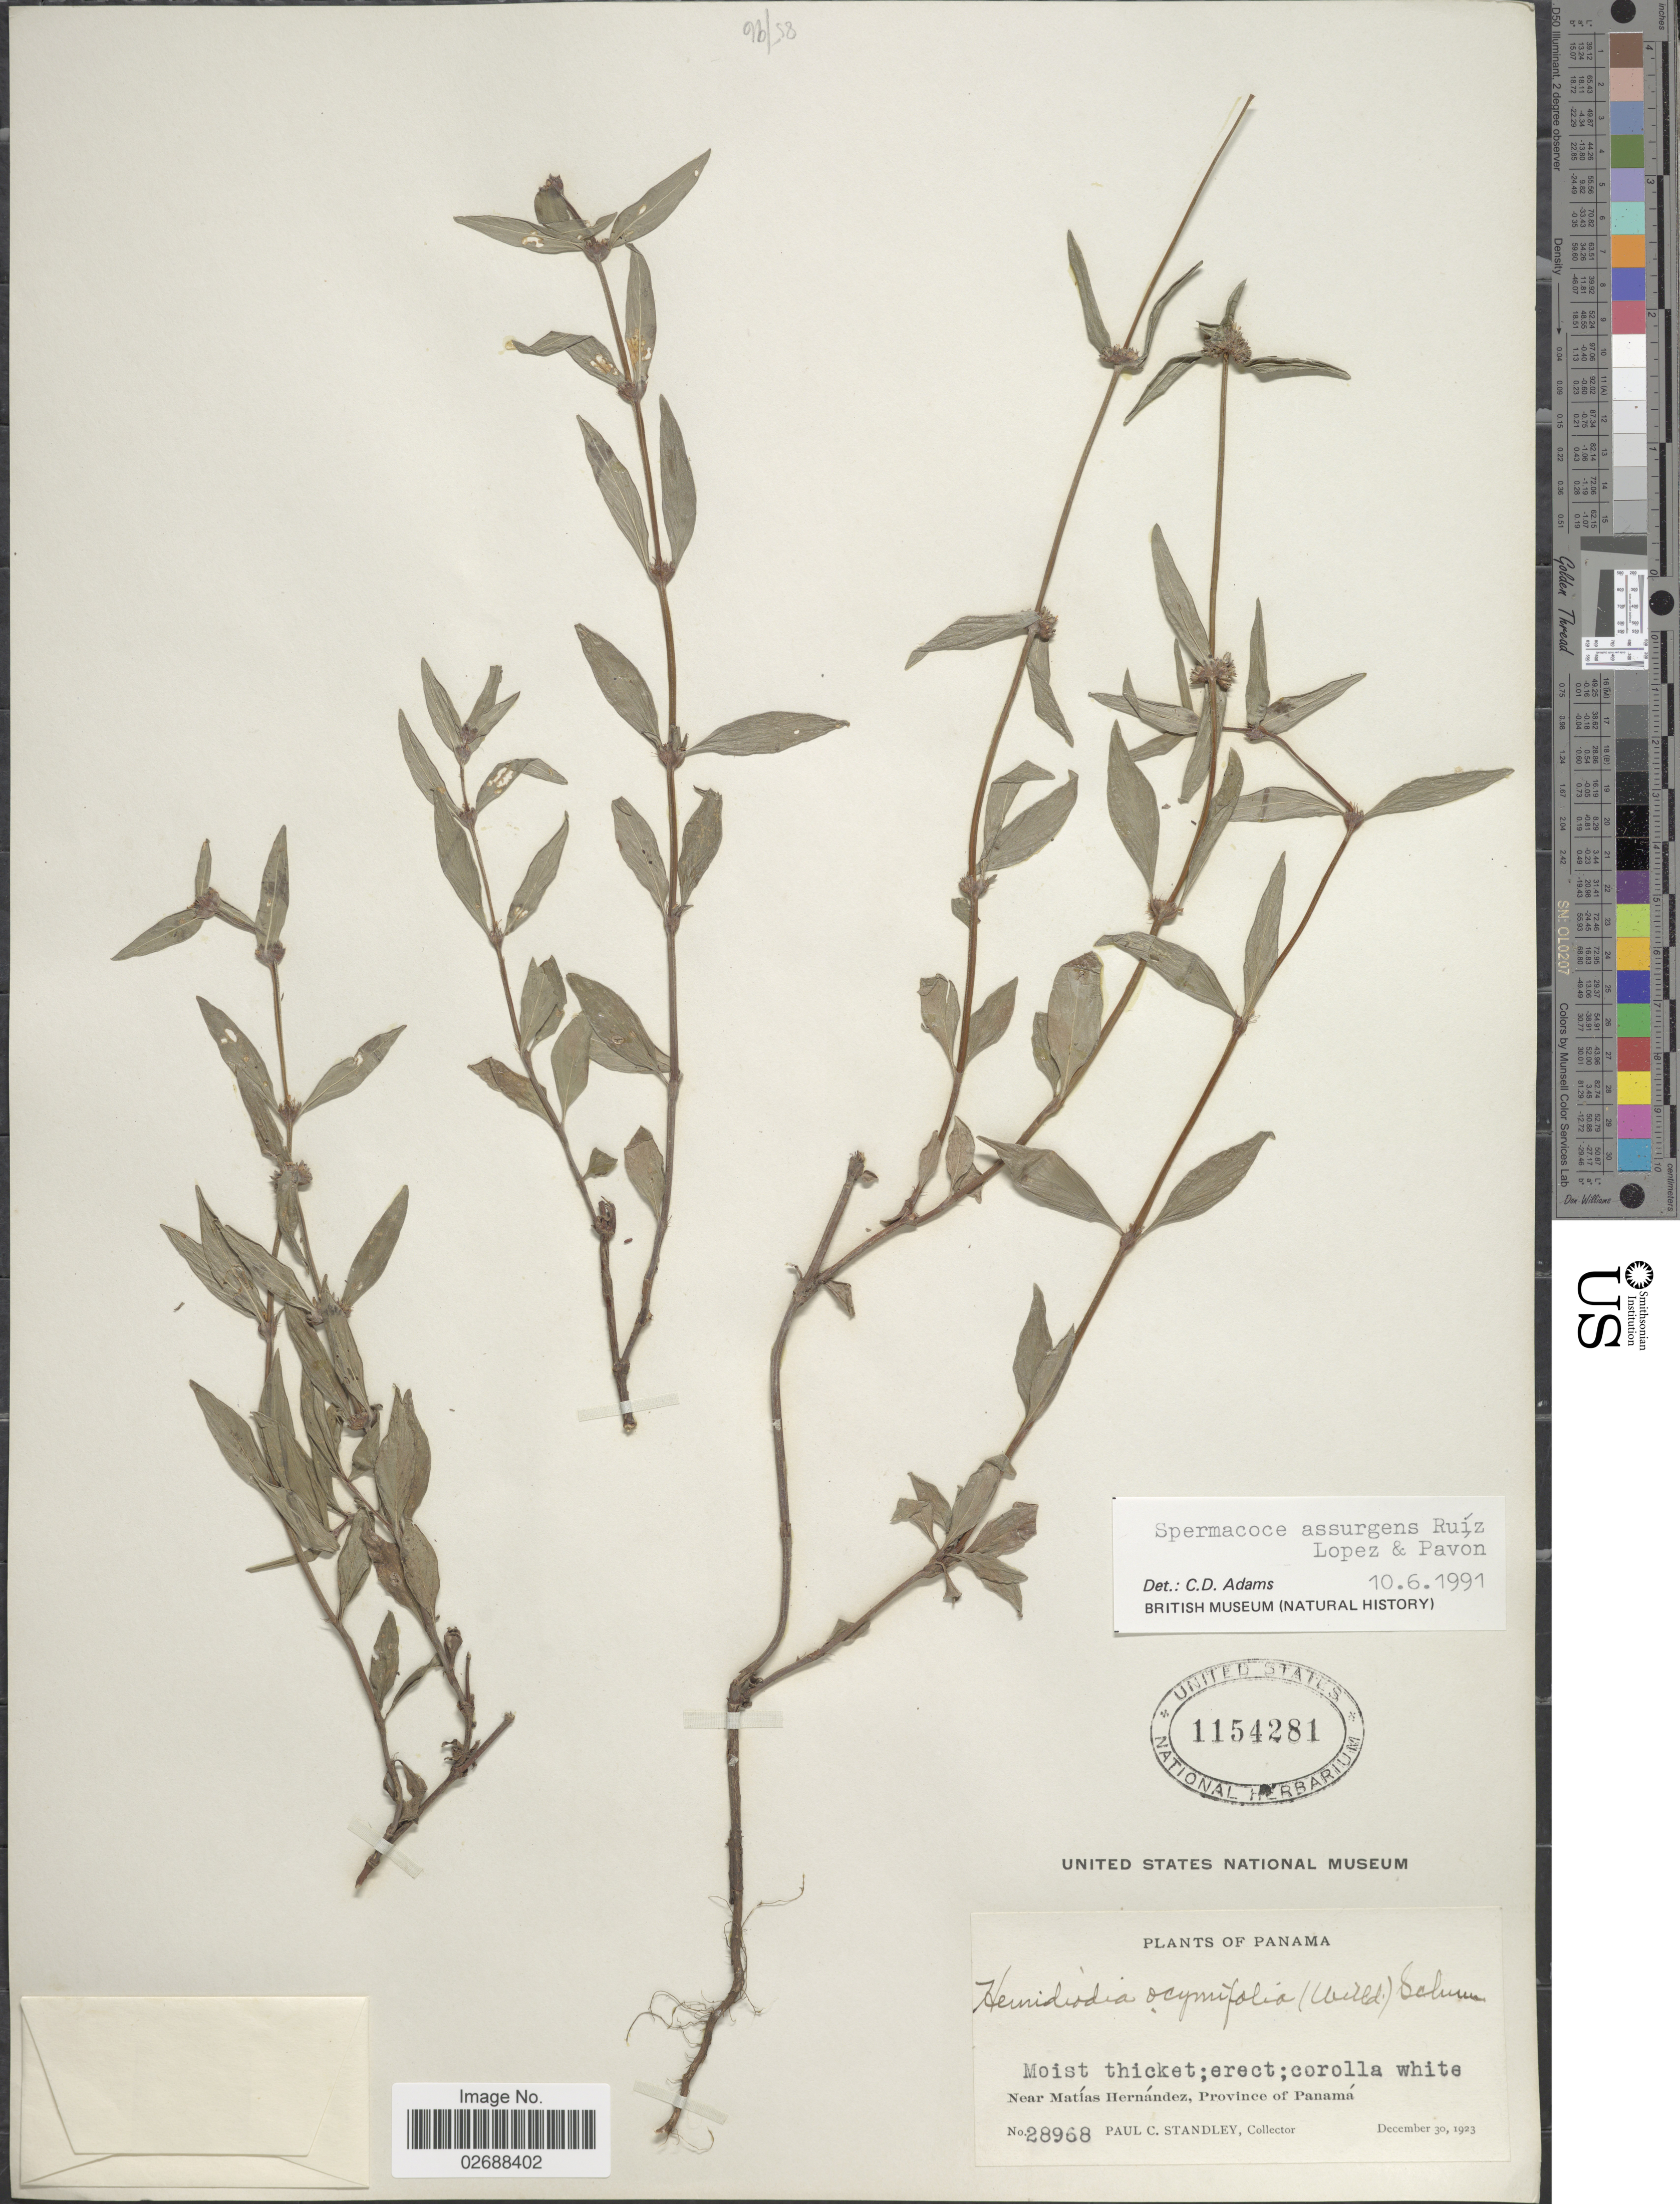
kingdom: Plantae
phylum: Tracheophyta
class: Magnoliopsida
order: Gentianales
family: Rubiaceae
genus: Borreria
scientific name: Borreria assurgens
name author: (Ruiz & Pav.) Griseb.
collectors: P. C. Standley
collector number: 28968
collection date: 1923-12-30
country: Panama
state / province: Panamá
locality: Near Matías Hernández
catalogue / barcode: US 1154281